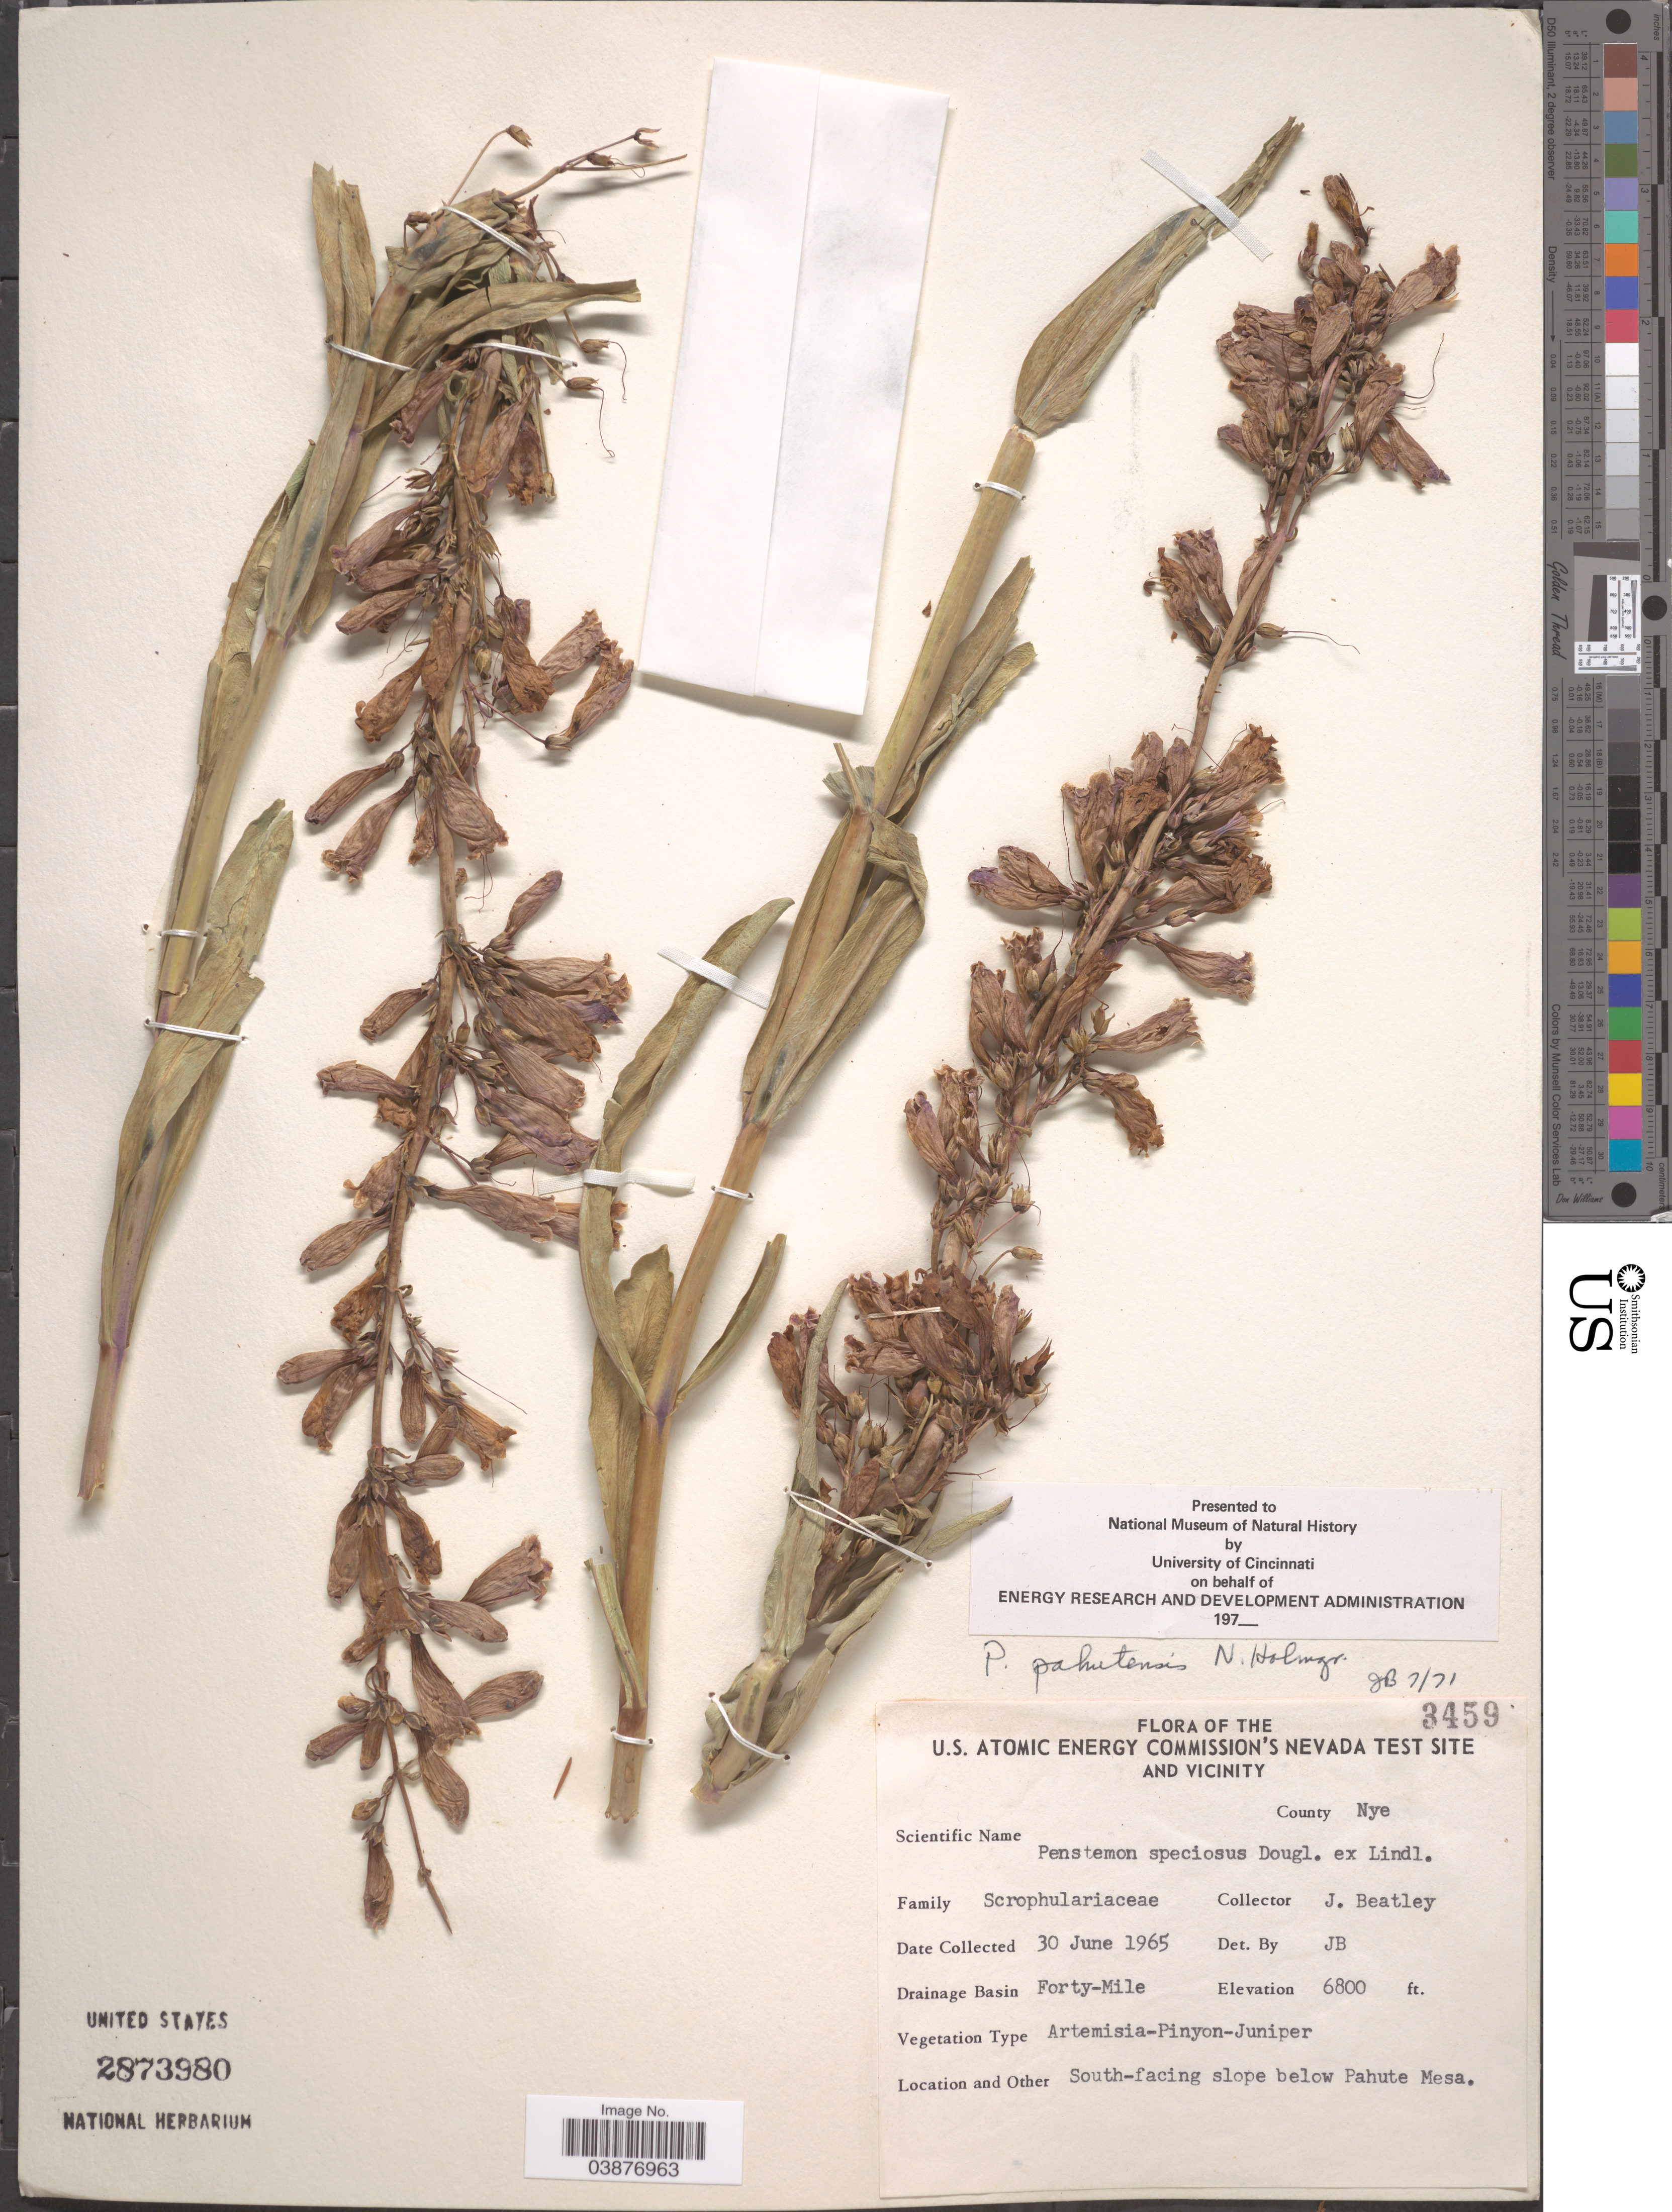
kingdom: Plantae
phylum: Tracheophyta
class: Magnoliopsida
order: Lamiales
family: Plantaginaceae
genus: Penstemon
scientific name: Penstemon pahutensis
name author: N.H. Holmgren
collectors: J. C. Beatley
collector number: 3459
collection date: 1965-06-30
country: United States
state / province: Nevada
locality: U.S. Atomic Energy Commission's Nevada Test Site and Vicinity. County Nye. Drainage Basin Forty-Mile. South-facing slope below Pahute Mesa.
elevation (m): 2073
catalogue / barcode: US 2873980